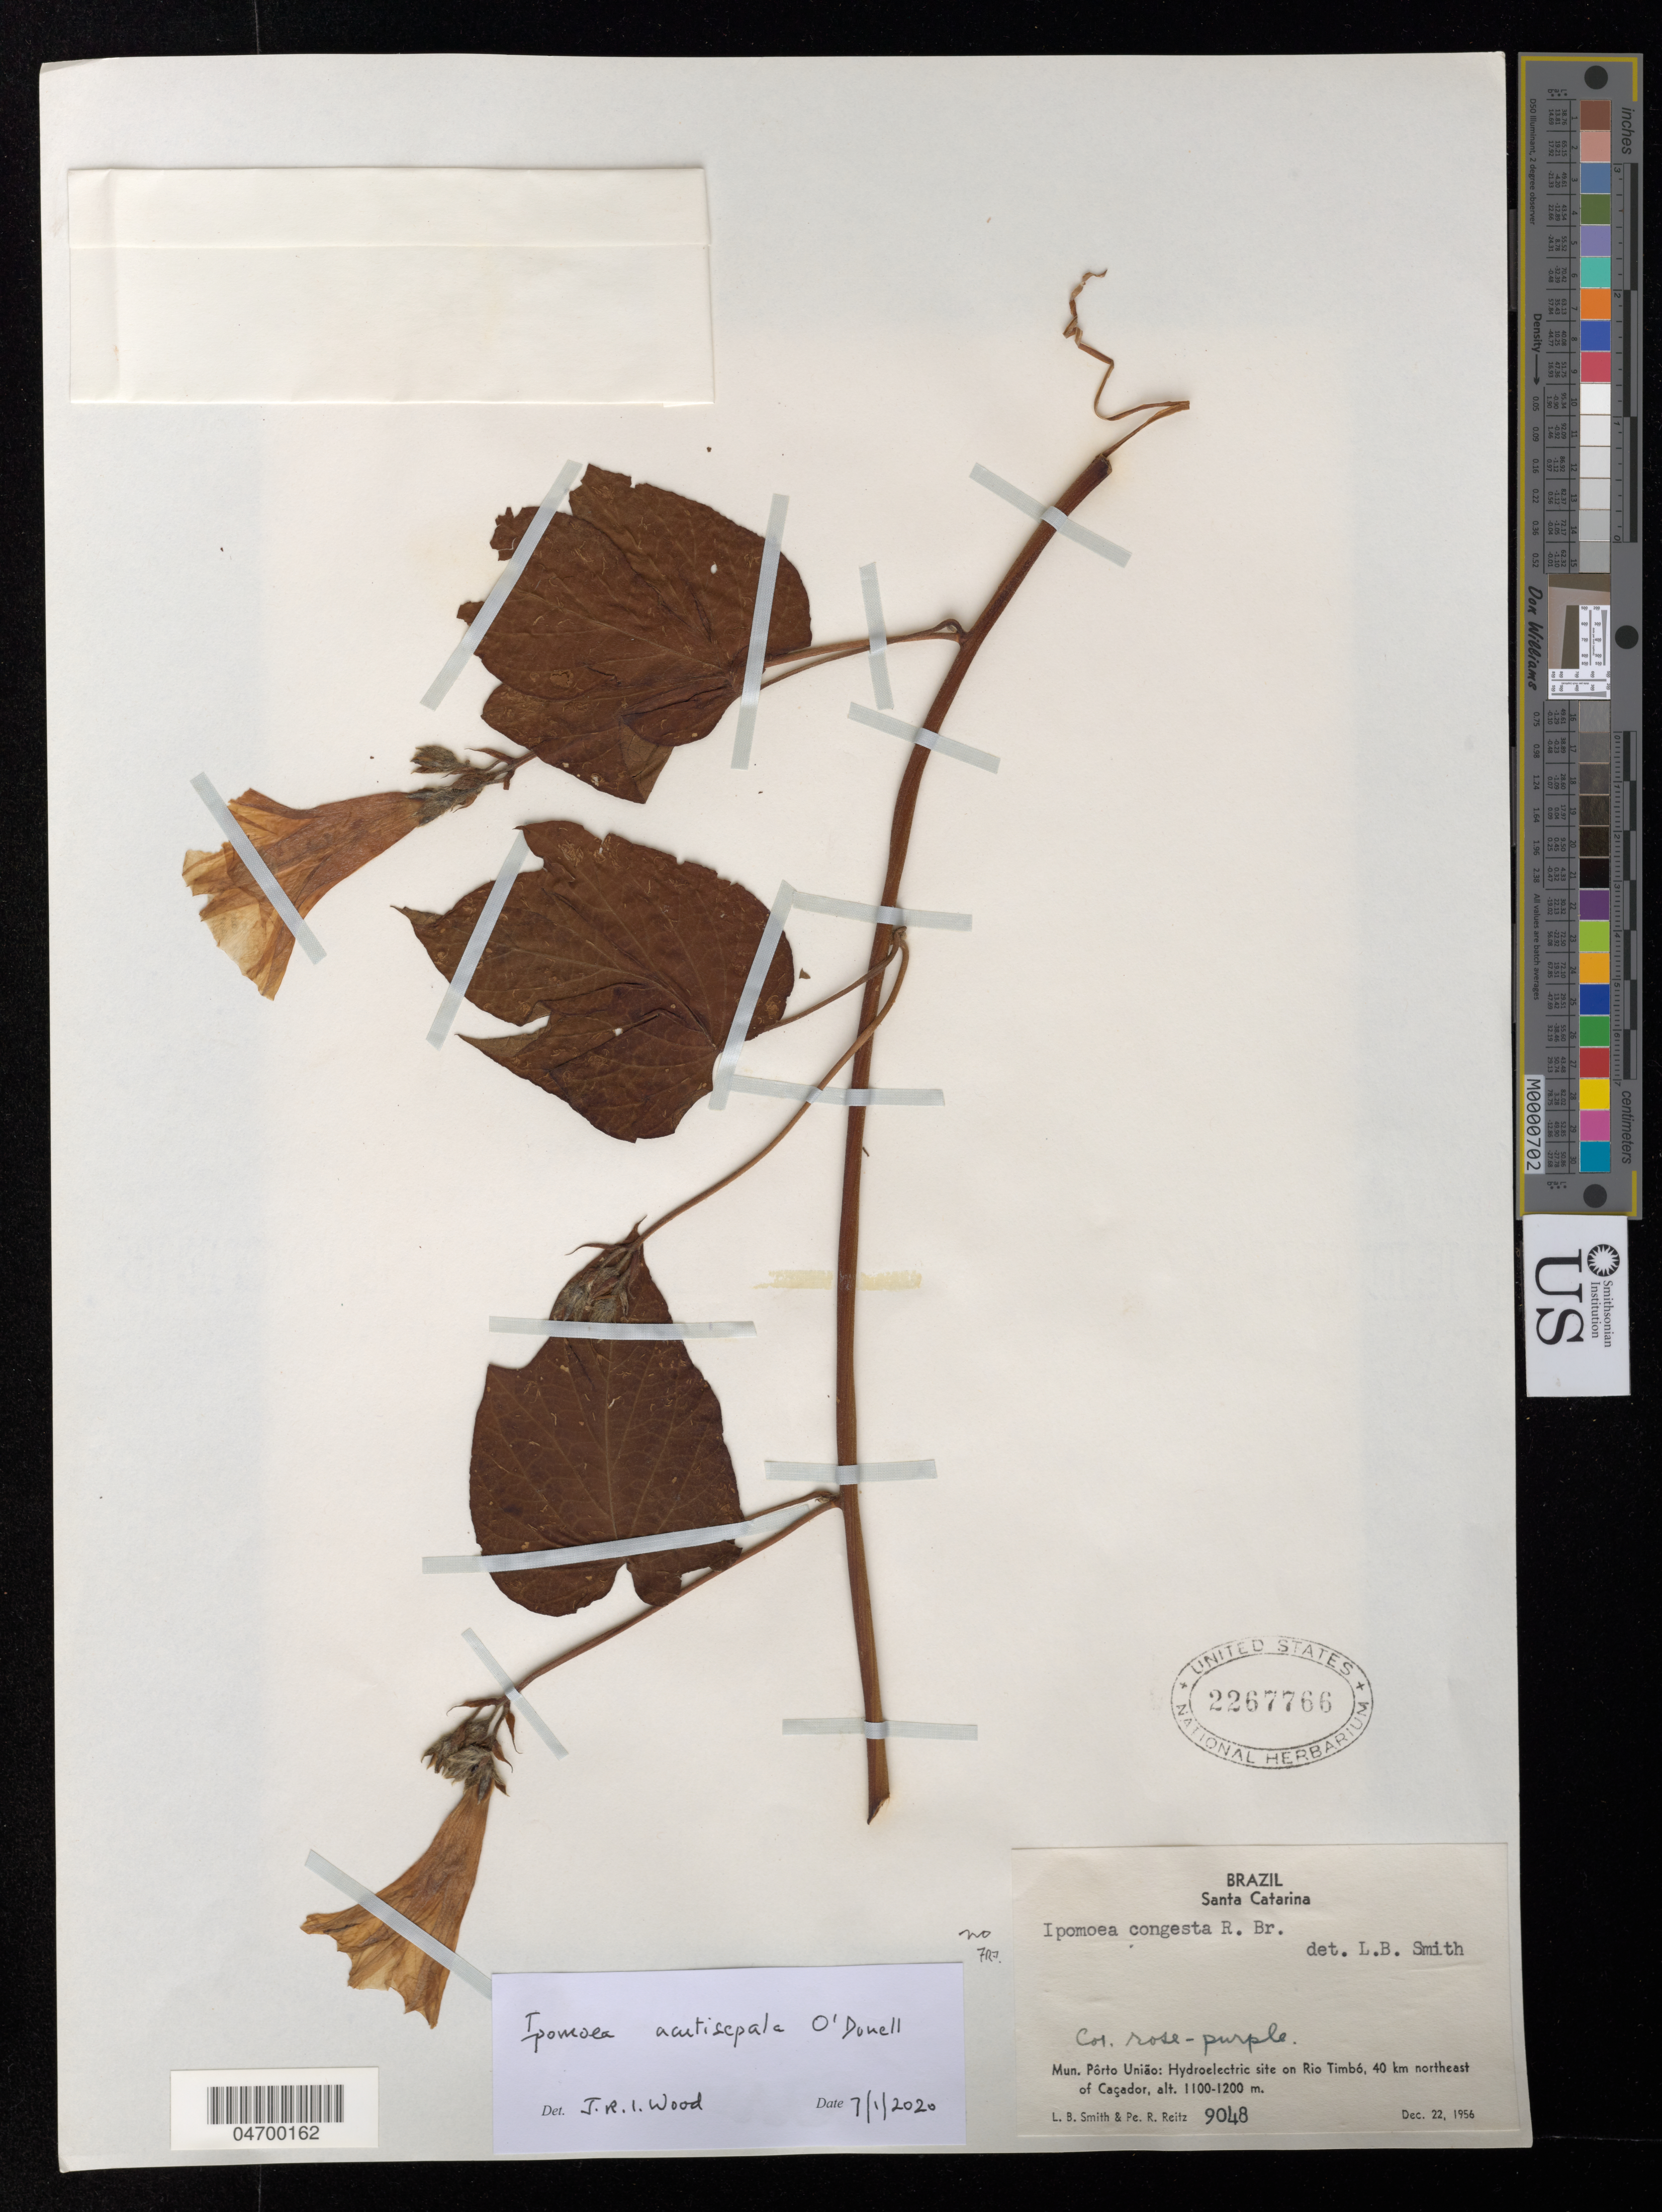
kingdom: Plantae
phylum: Tracheophyta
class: Magnoliopsida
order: Solanales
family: Convolvulaceae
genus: Ipomoea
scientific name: Ipomoea acutisepala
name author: O'Donell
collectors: L. Smith & P. Reitz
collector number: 9048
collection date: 1956-12-22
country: Brazil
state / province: Santa Catarina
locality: Mun. Pôrto União: Hydroelectric site on Rio Timbó, 40 km northeast of Caçador.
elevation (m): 1100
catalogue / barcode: US 2267766